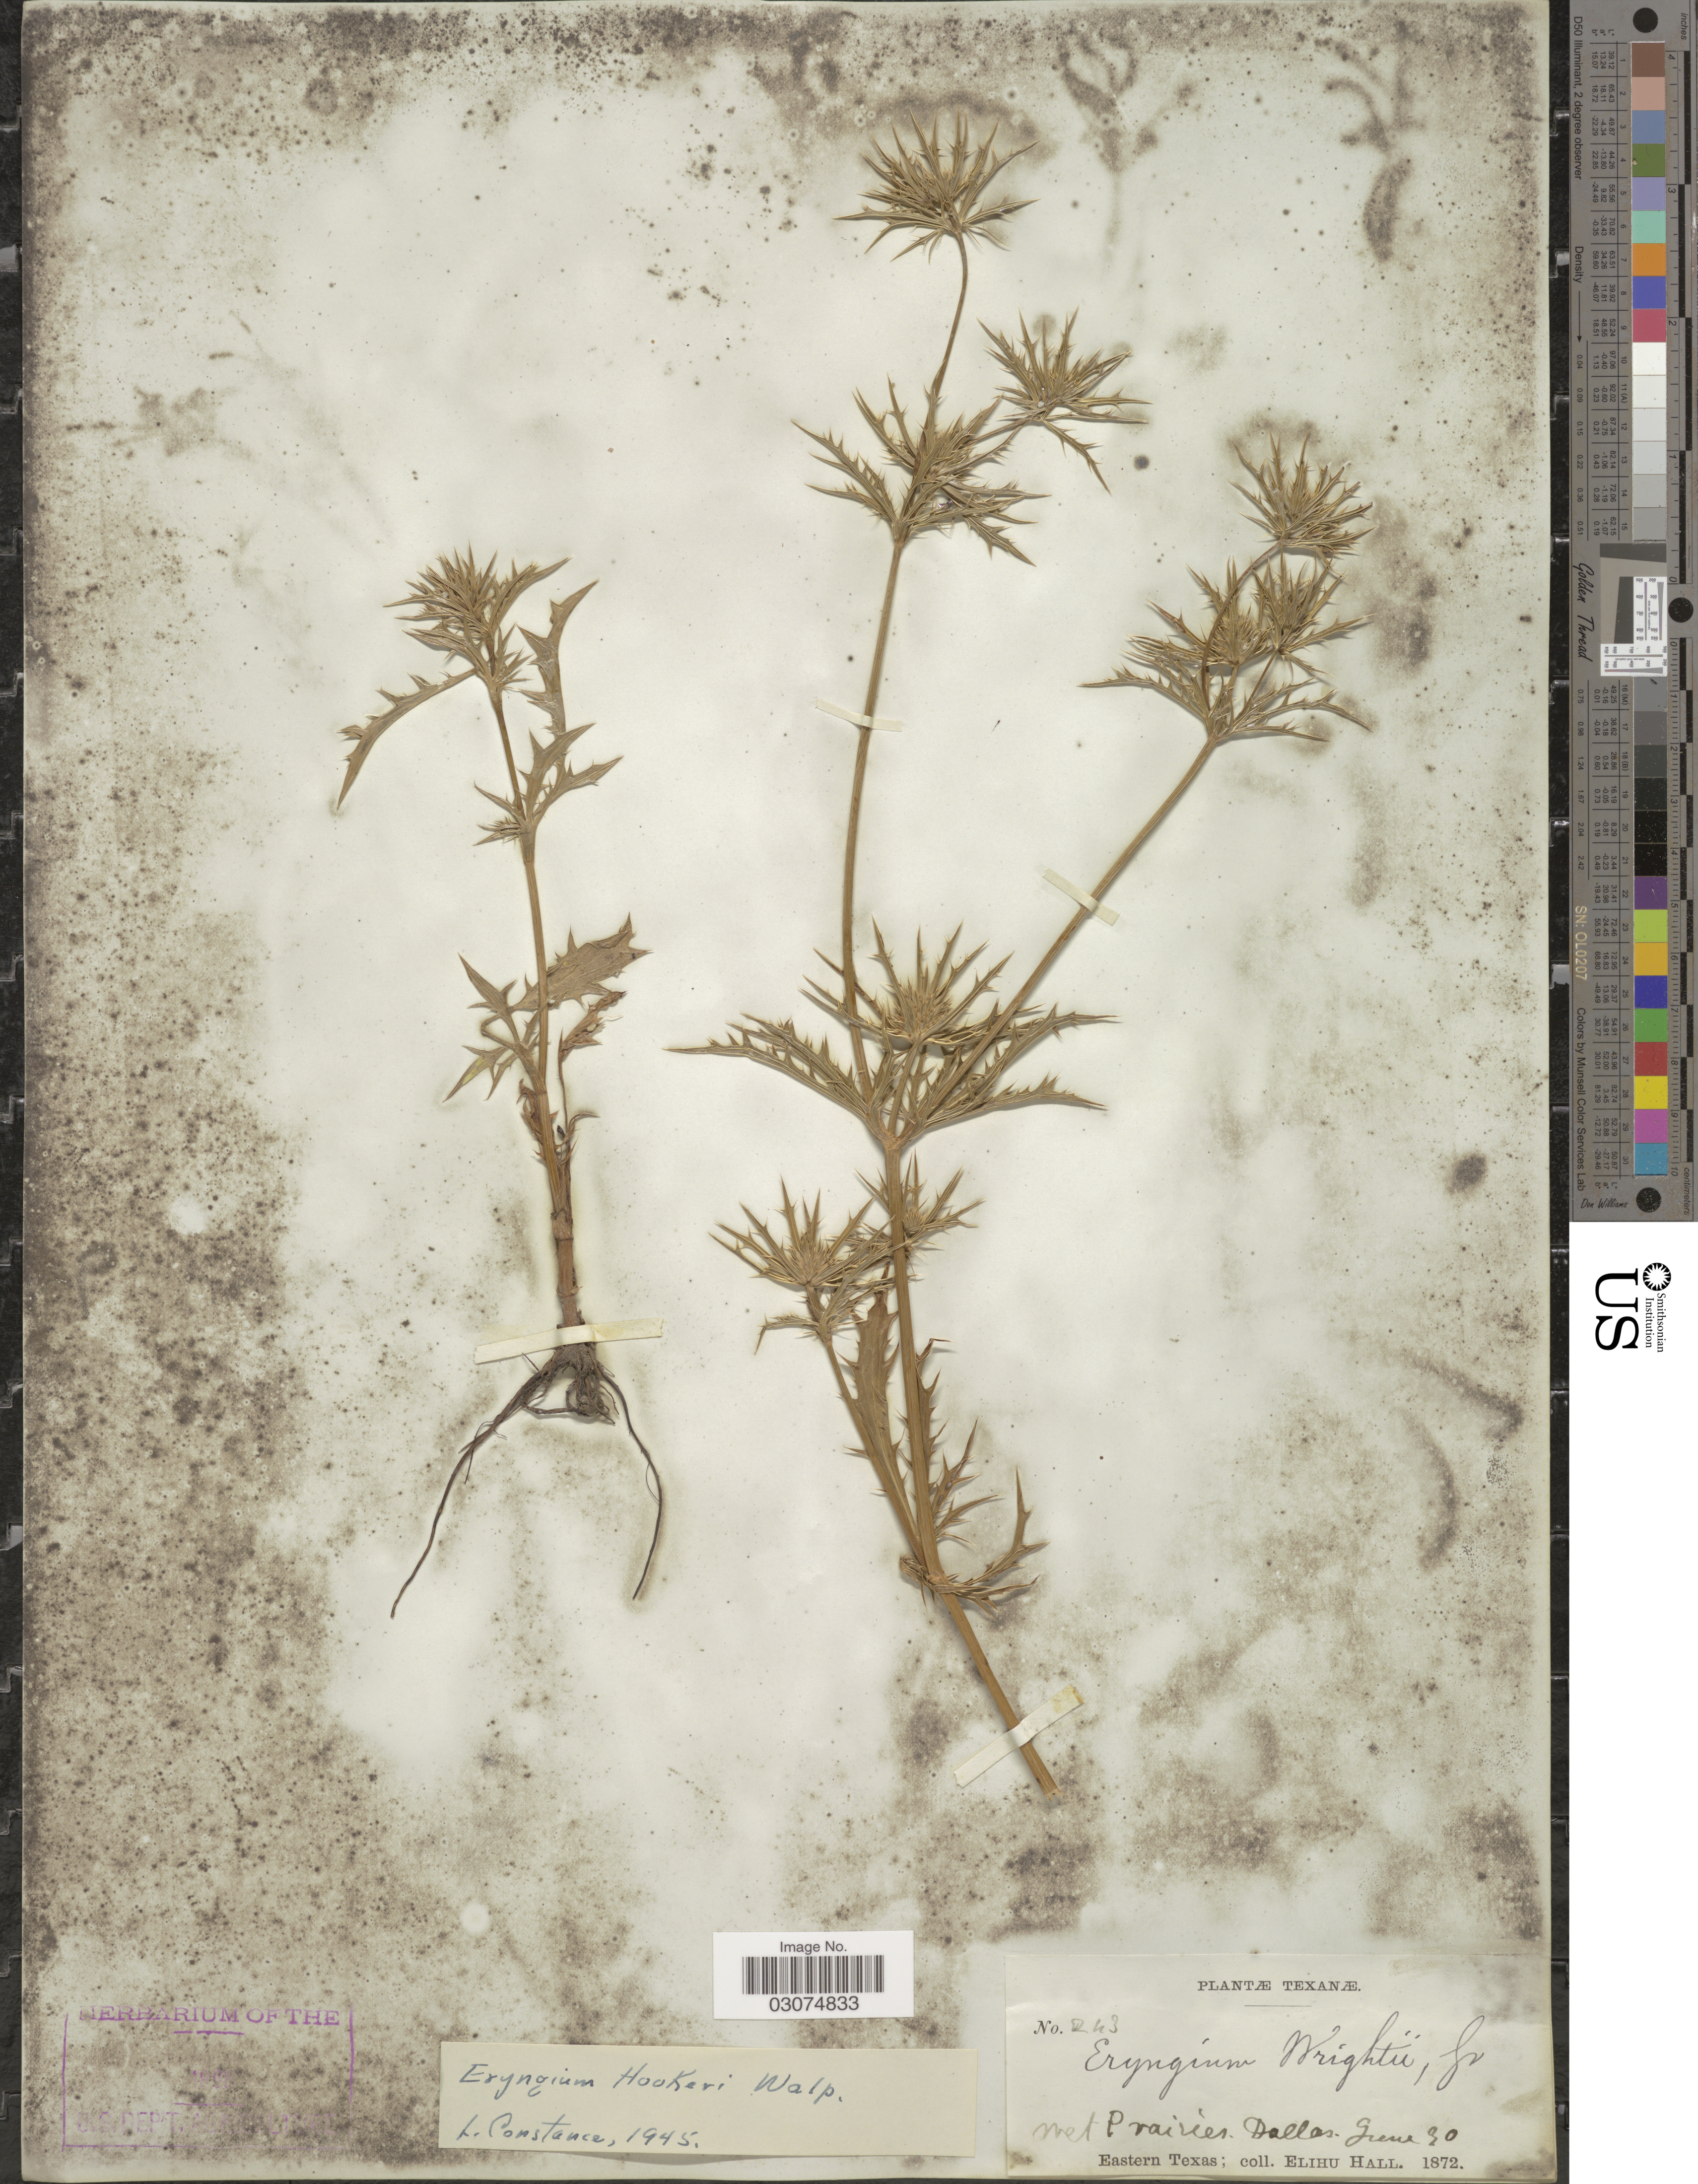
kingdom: Plantae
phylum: Tracheophyta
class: Magnoliopsida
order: Apiales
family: Apiaceae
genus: Eryngium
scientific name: Eryngium hookeri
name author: Walp.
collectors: E. Hall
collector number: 243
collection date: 1872-06-30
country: United States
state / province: Texas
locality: Dallas. Eastern Texas.